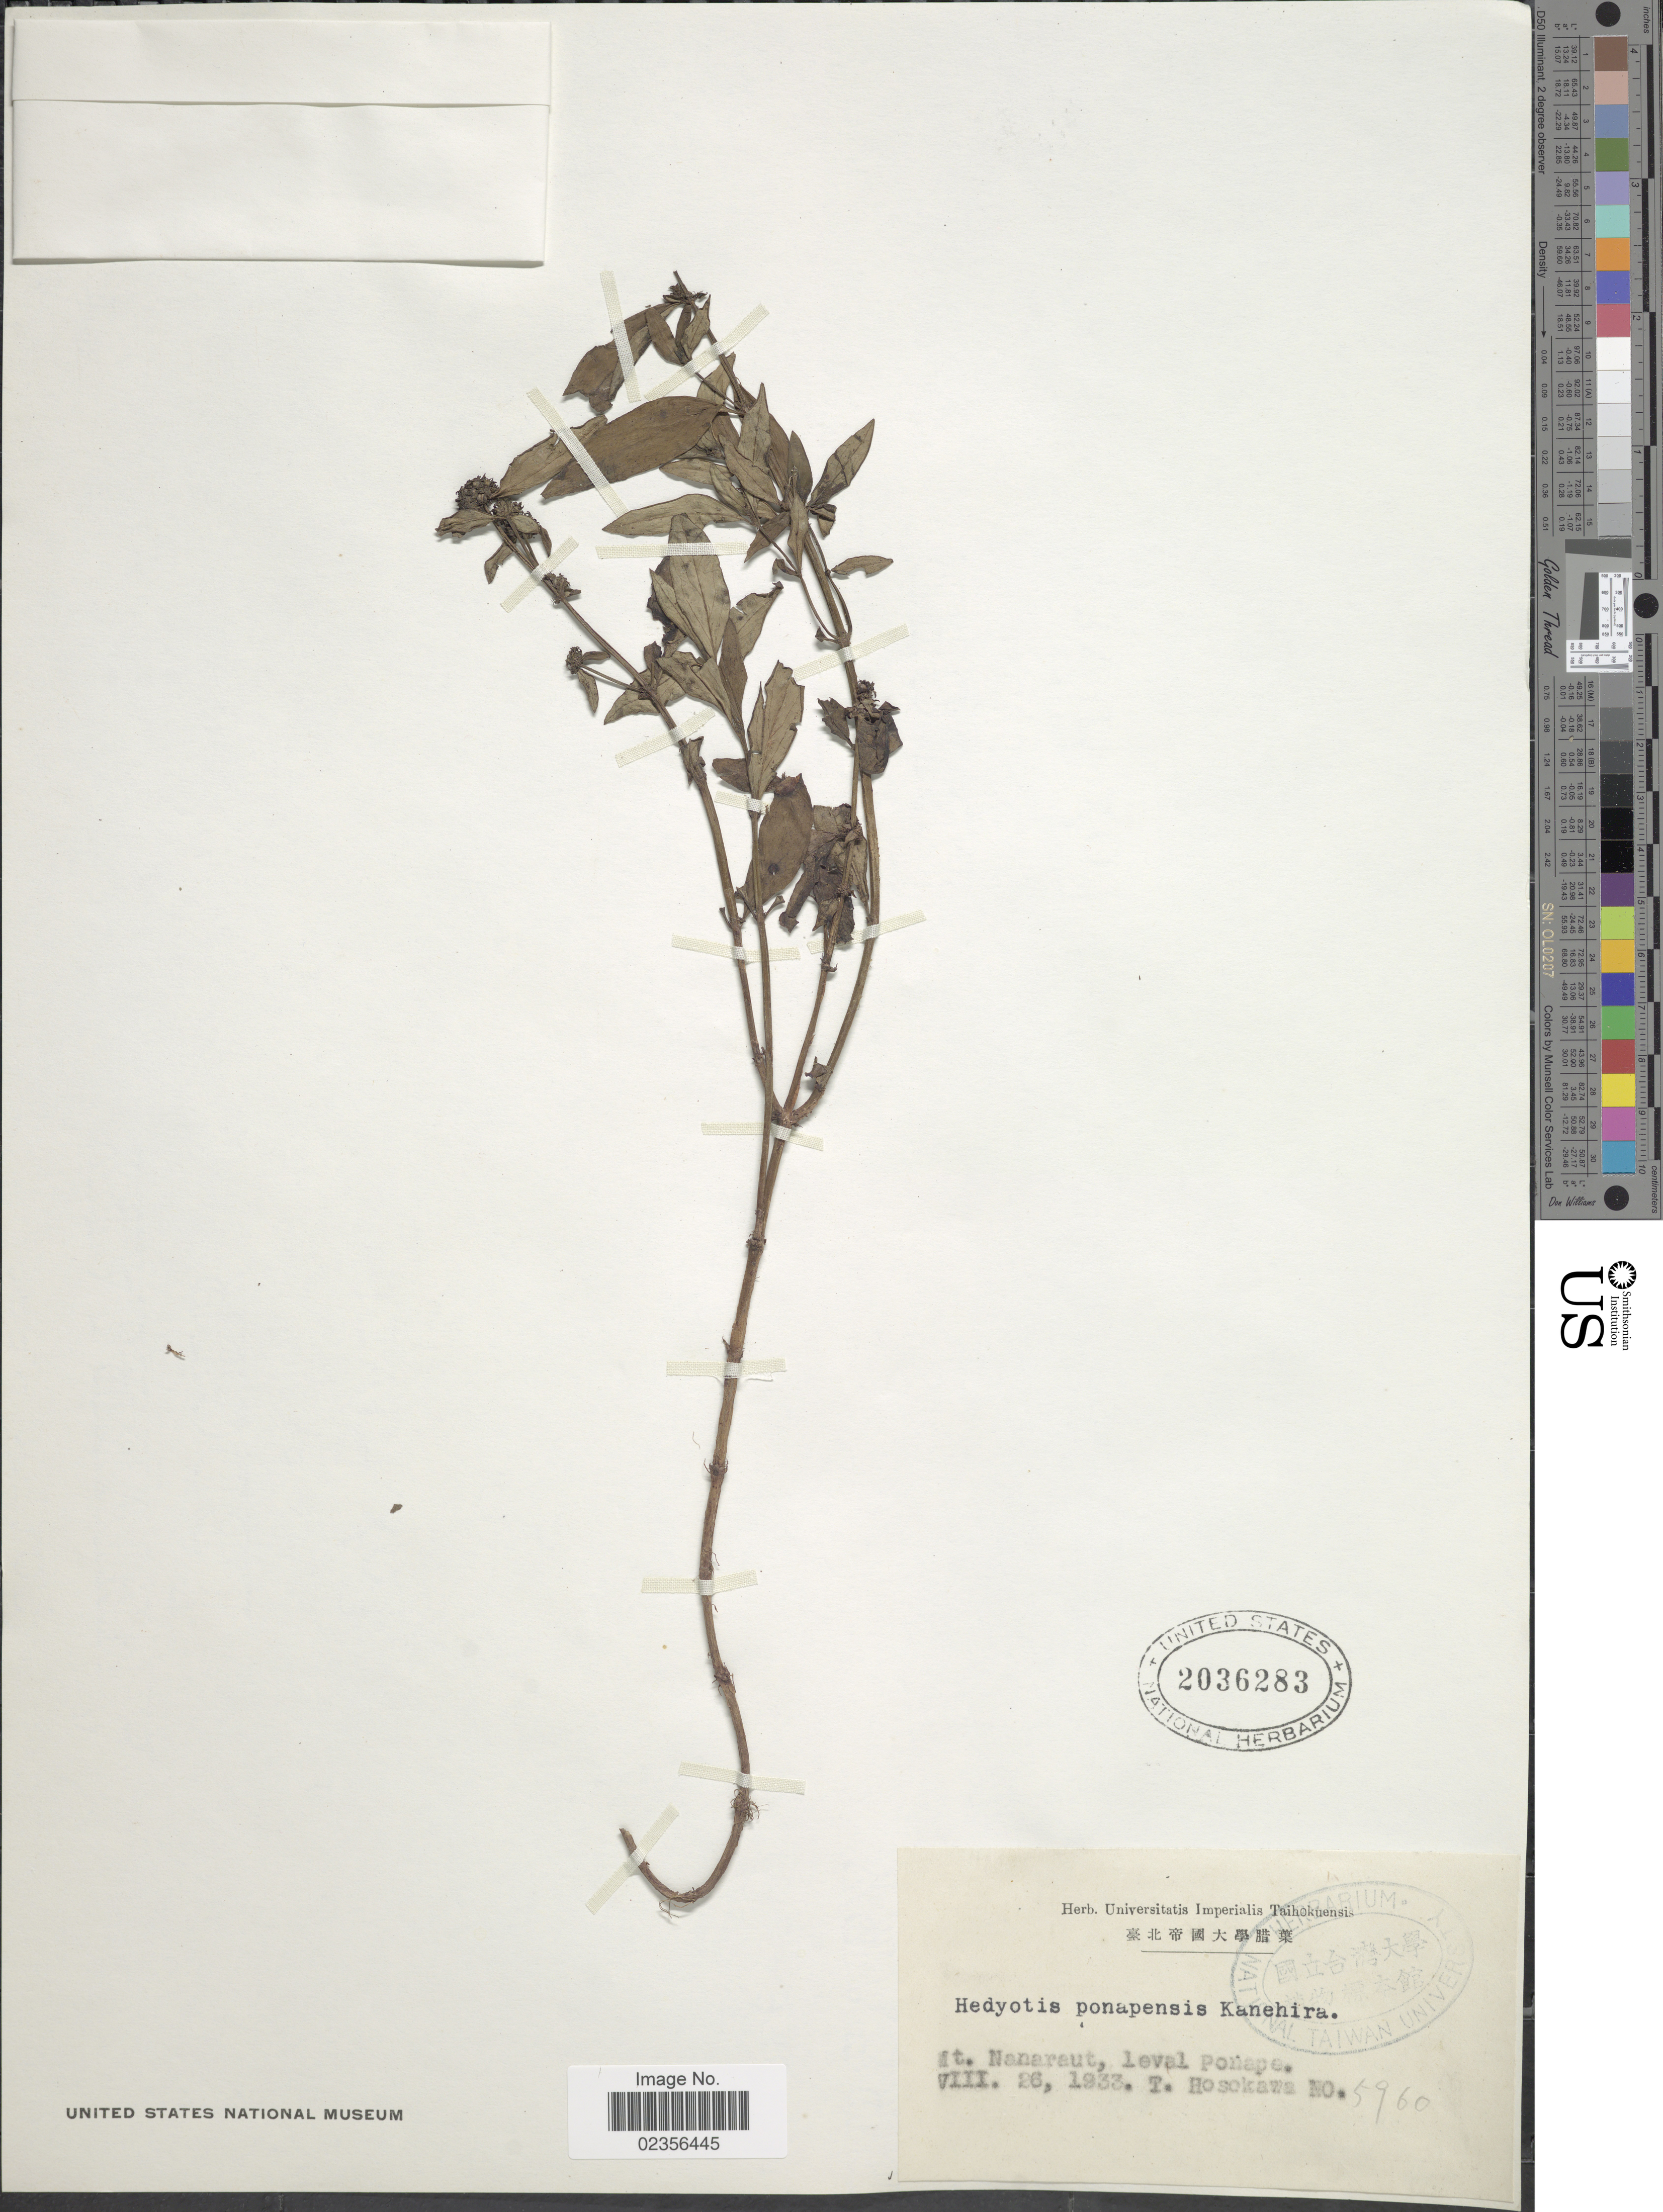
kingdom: Plantae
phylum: Tracheophyta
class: Magnoliopsida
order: Gentianales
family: Rubiaceae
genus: Hedyotis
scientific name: Hedyotis ponapensis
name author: (Valeton) Kaneh.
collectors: T. Hosokawa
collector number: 5960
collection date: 1933-08-26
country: Micronesia, Federated States of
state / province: Pohnpei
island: Pohnpei [Ponape]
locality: Mt. Nanaraut, Leval Ponape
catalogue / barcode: US 2036283